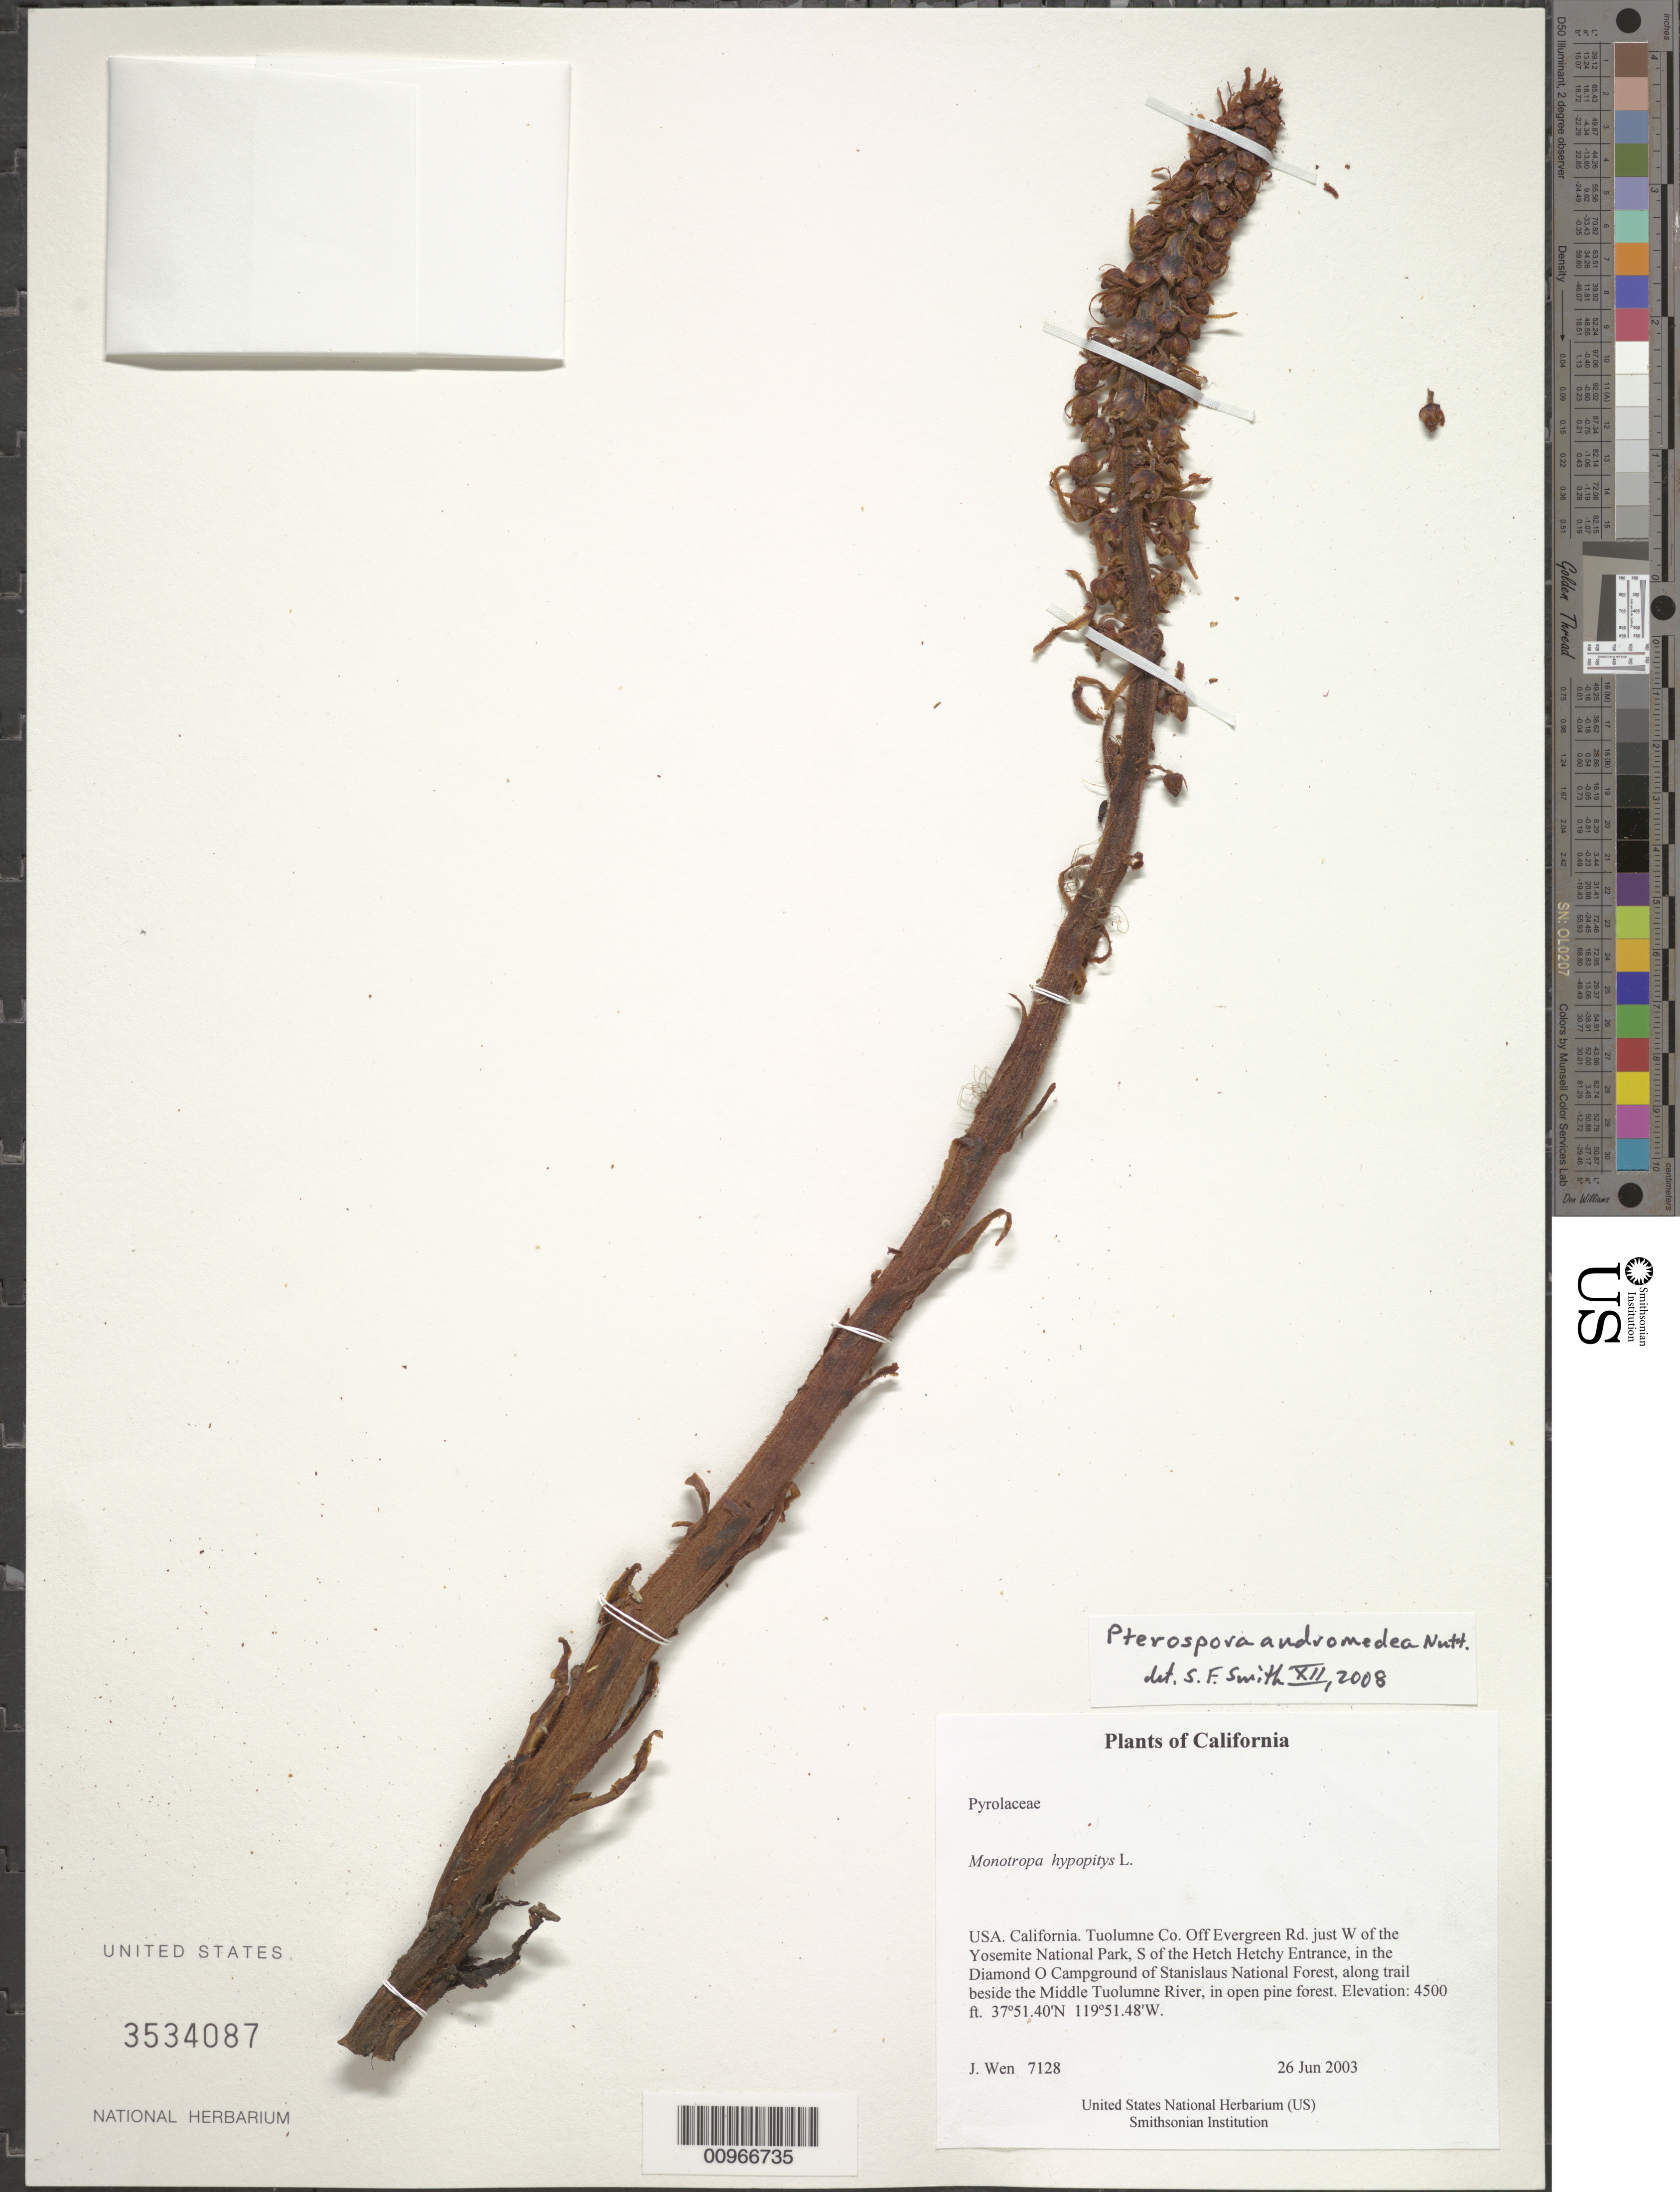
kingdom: Plantae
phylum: Tracheophyta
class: Magnoliopsida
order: Ericales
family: Ericaceae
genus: Pterospora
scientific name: Pterospora andromedea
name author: Nutt.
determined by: Smith, Stephen F., (US), NMNH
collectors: J. Wen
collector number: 7128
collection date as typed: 26 Jun 2003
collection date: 2003-06-26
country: United States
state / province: California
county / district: Tuolumne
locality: Off Evergreen Rd. just W of the Yosemite National Park, S of the Hetch Hetchy Entrance, in the Diamond O Campground of Stanislaus National Forest, along trail beside the Middle Tuolumne River, in open pine forest.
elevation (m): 1372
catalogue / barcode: US 3534087